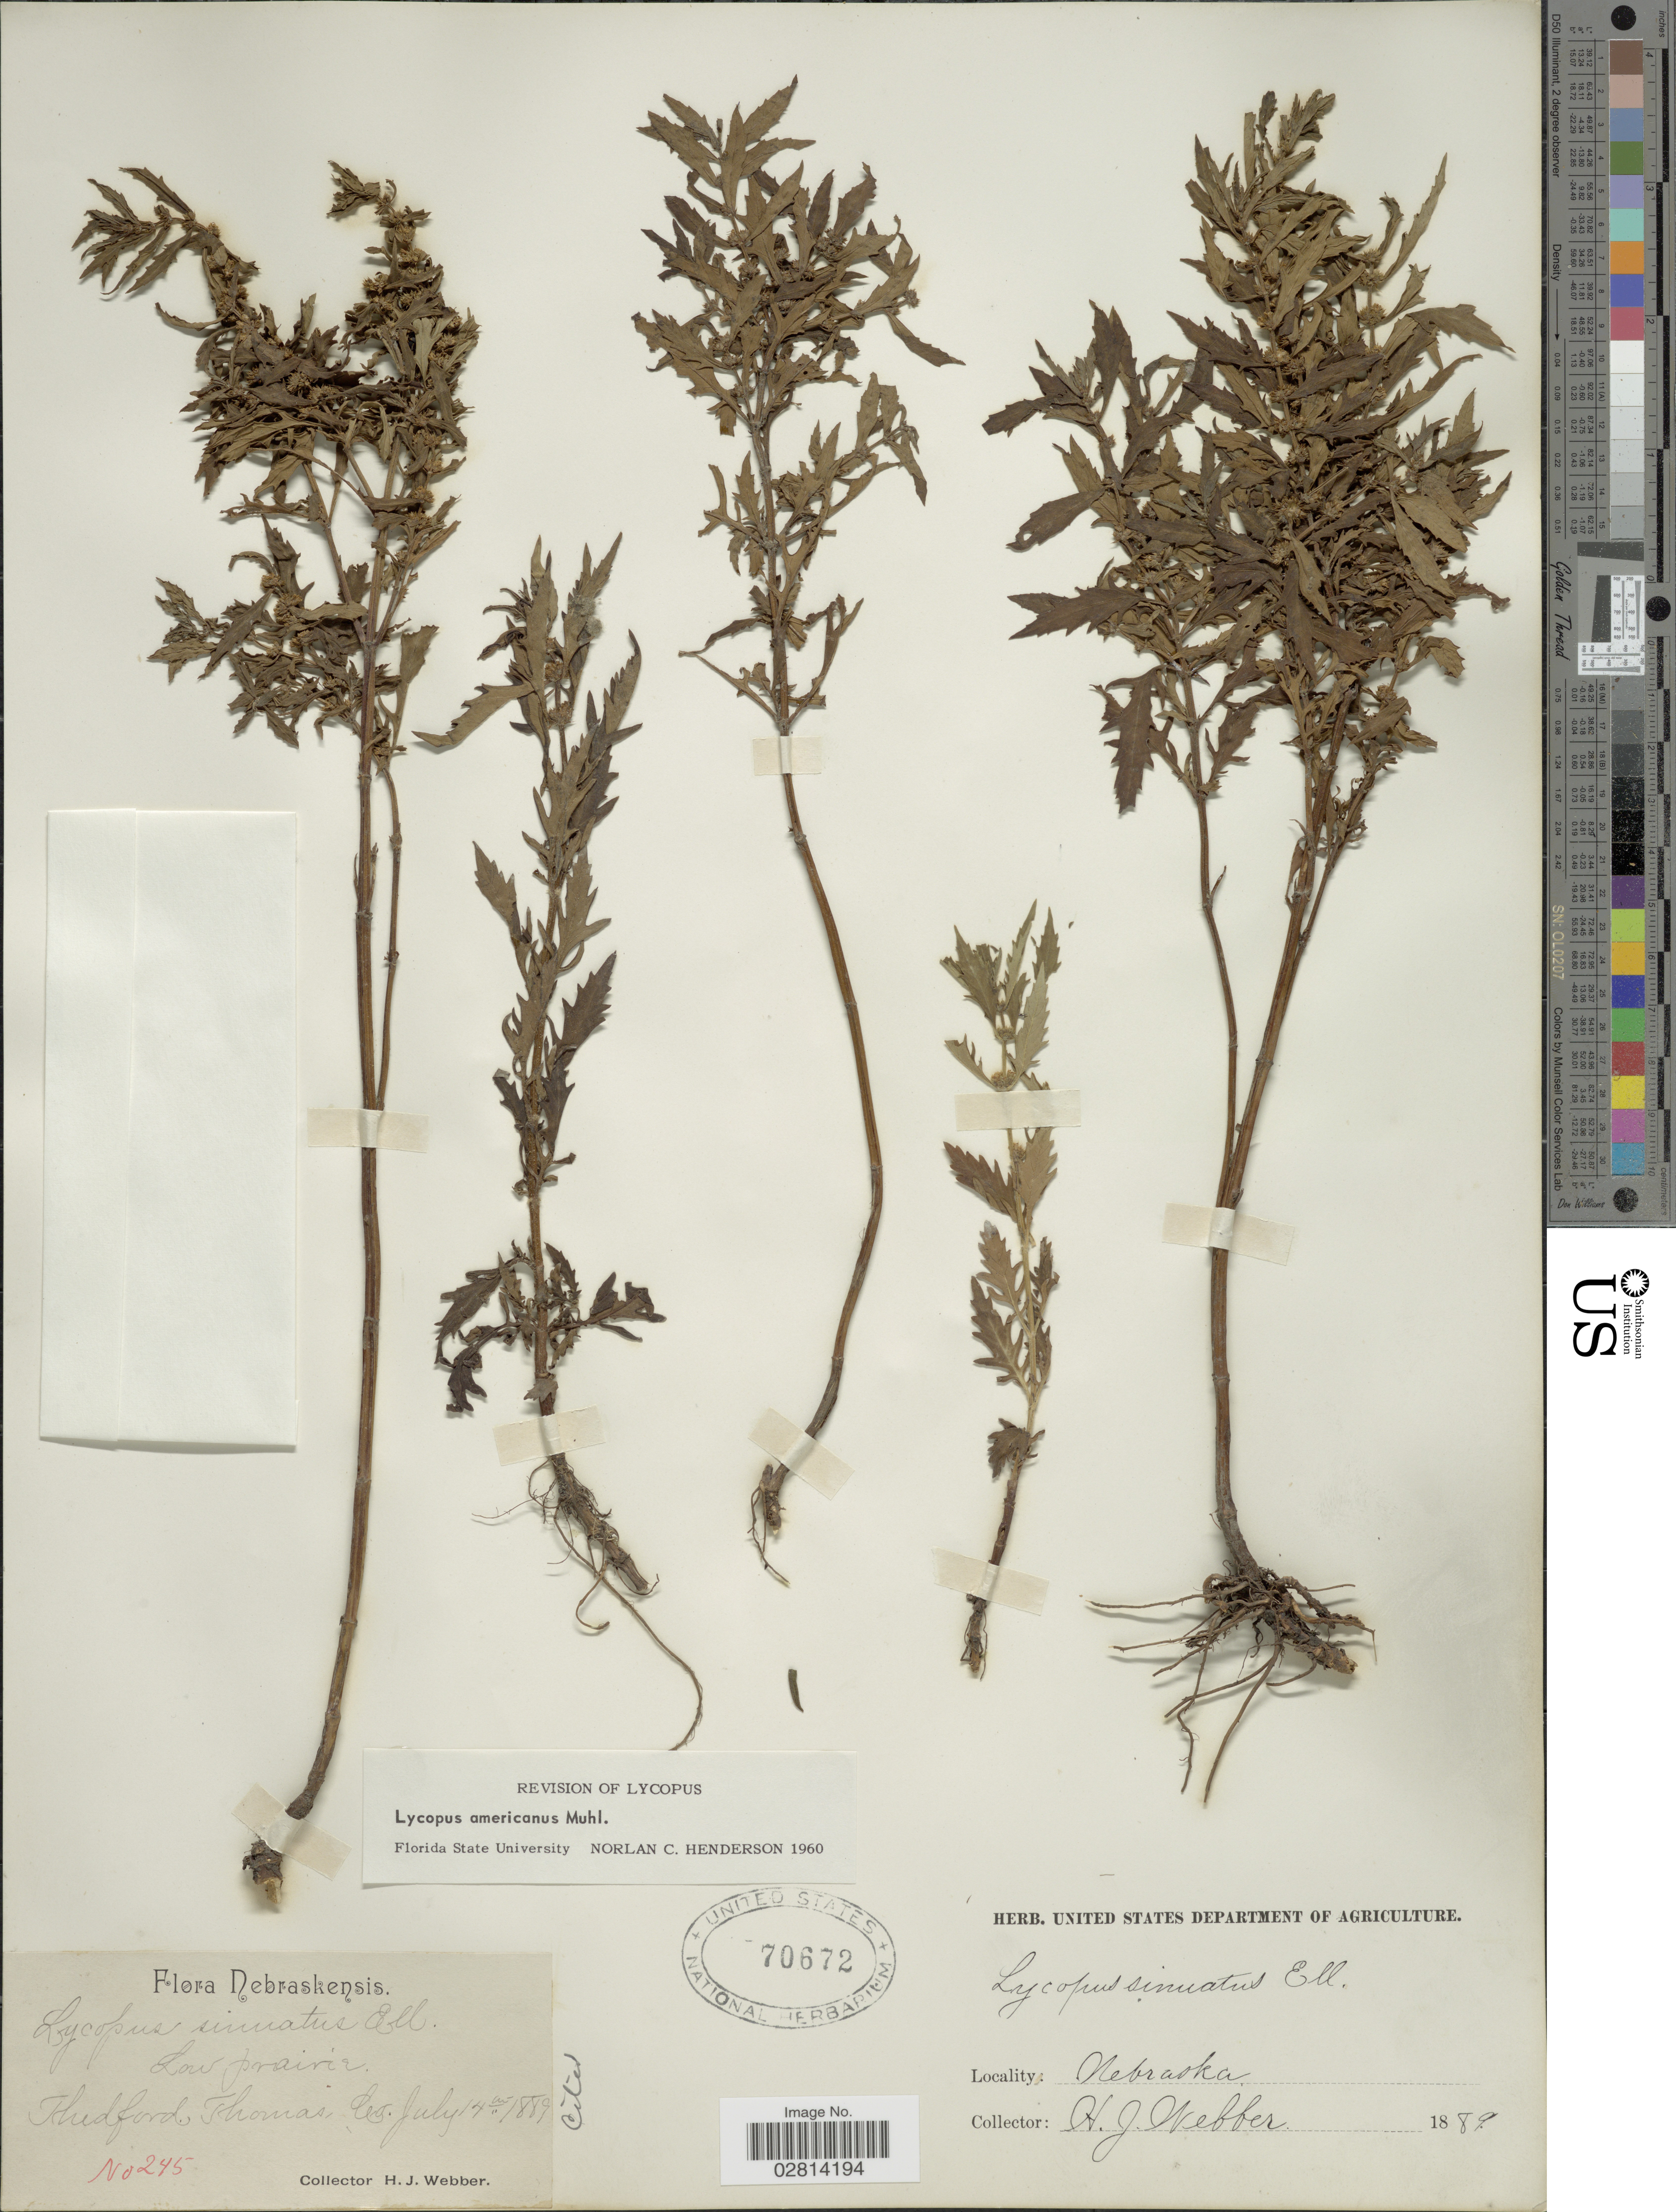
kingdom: Plantae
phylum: Tracheophyta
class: Magnoliopsida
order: Lamiales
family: Lamiaceae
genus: Lycopus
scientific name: Lycopus americanus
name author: Muhl. ex W.P.C. Barton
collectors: H. Webber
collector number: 245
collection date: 1889-07-14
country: United States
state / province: Nebraska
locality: Thedford Thomas Co.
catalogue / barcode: US 70672